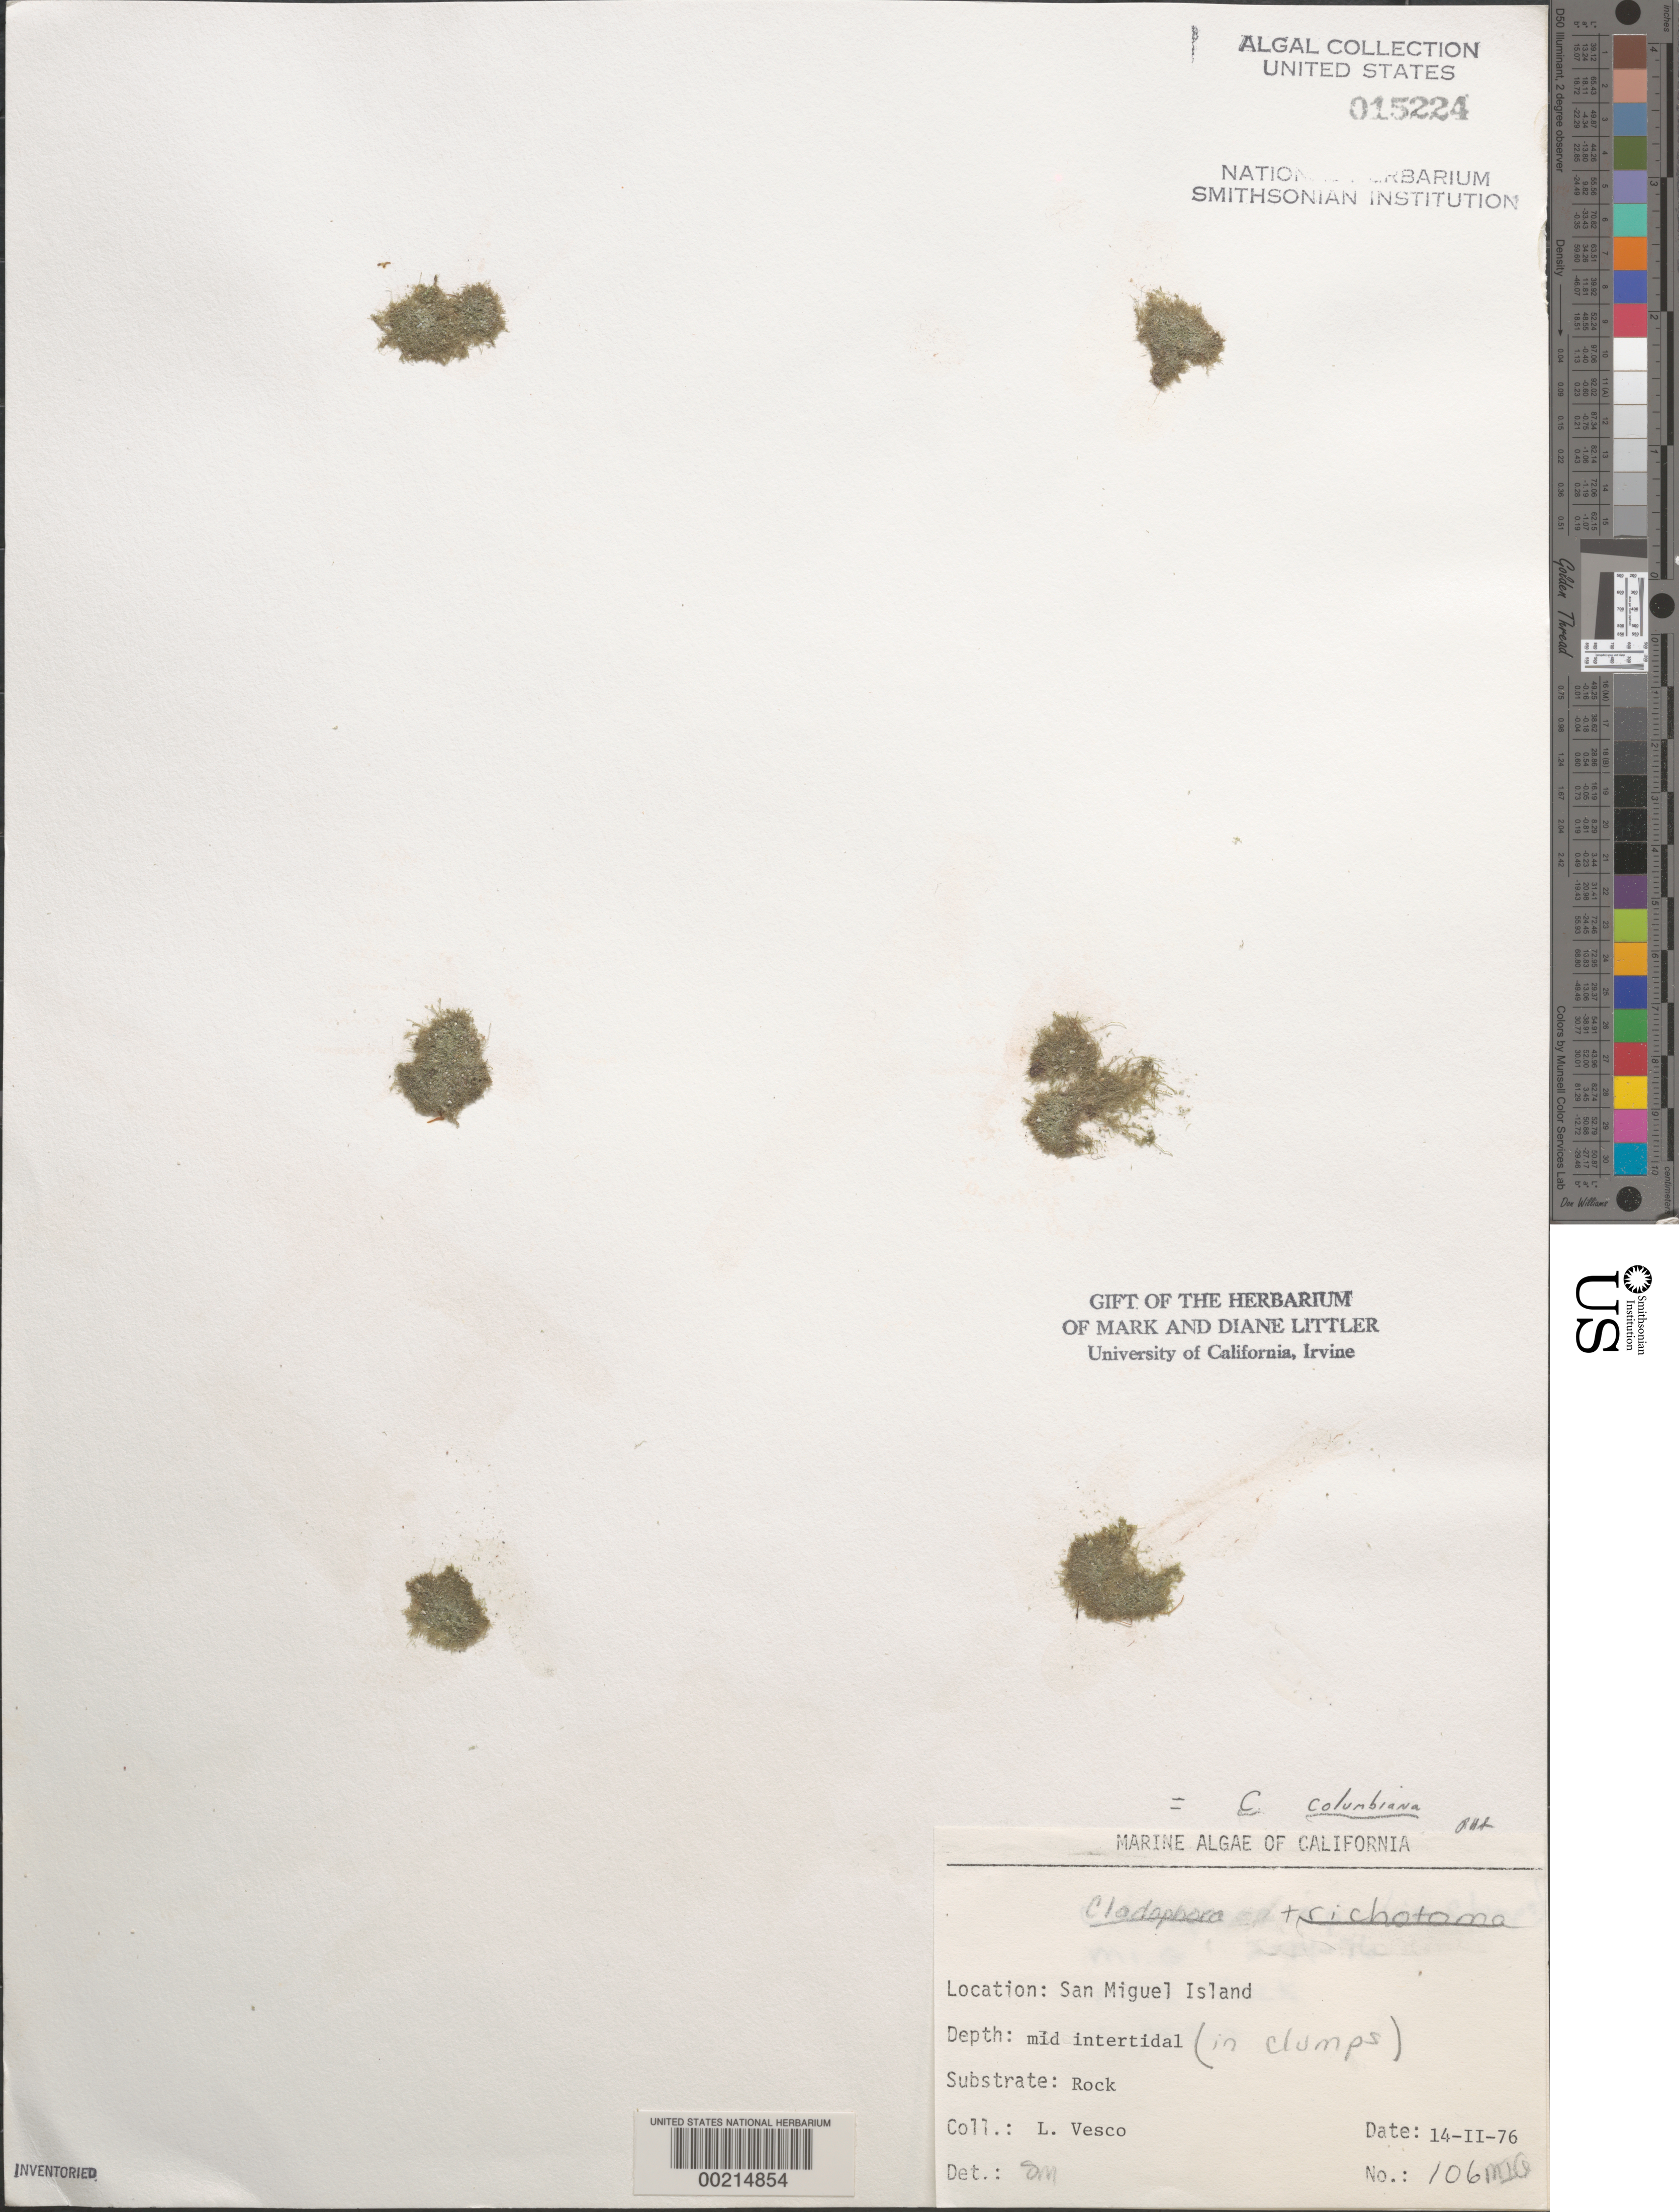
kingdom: Plantae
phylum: Chlorophyta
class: Ulvophyceae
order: Cladophorales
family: Cladophoraceae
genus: Cladophora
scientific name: Cladophora columbiana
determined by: Murray, S. N.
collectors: L. Vesco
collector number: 106-MIG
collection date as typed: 14 Feb 1976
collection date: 1976-02-14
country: United States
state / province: California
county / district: Santa Barbara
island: San Miguel Island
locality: Cuyler Harbor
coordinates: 34 02'55"N, 120 20'08"W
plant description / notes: BLM-SOCALBIGHT Rocky Intertidal Survey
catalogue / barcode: US 15224